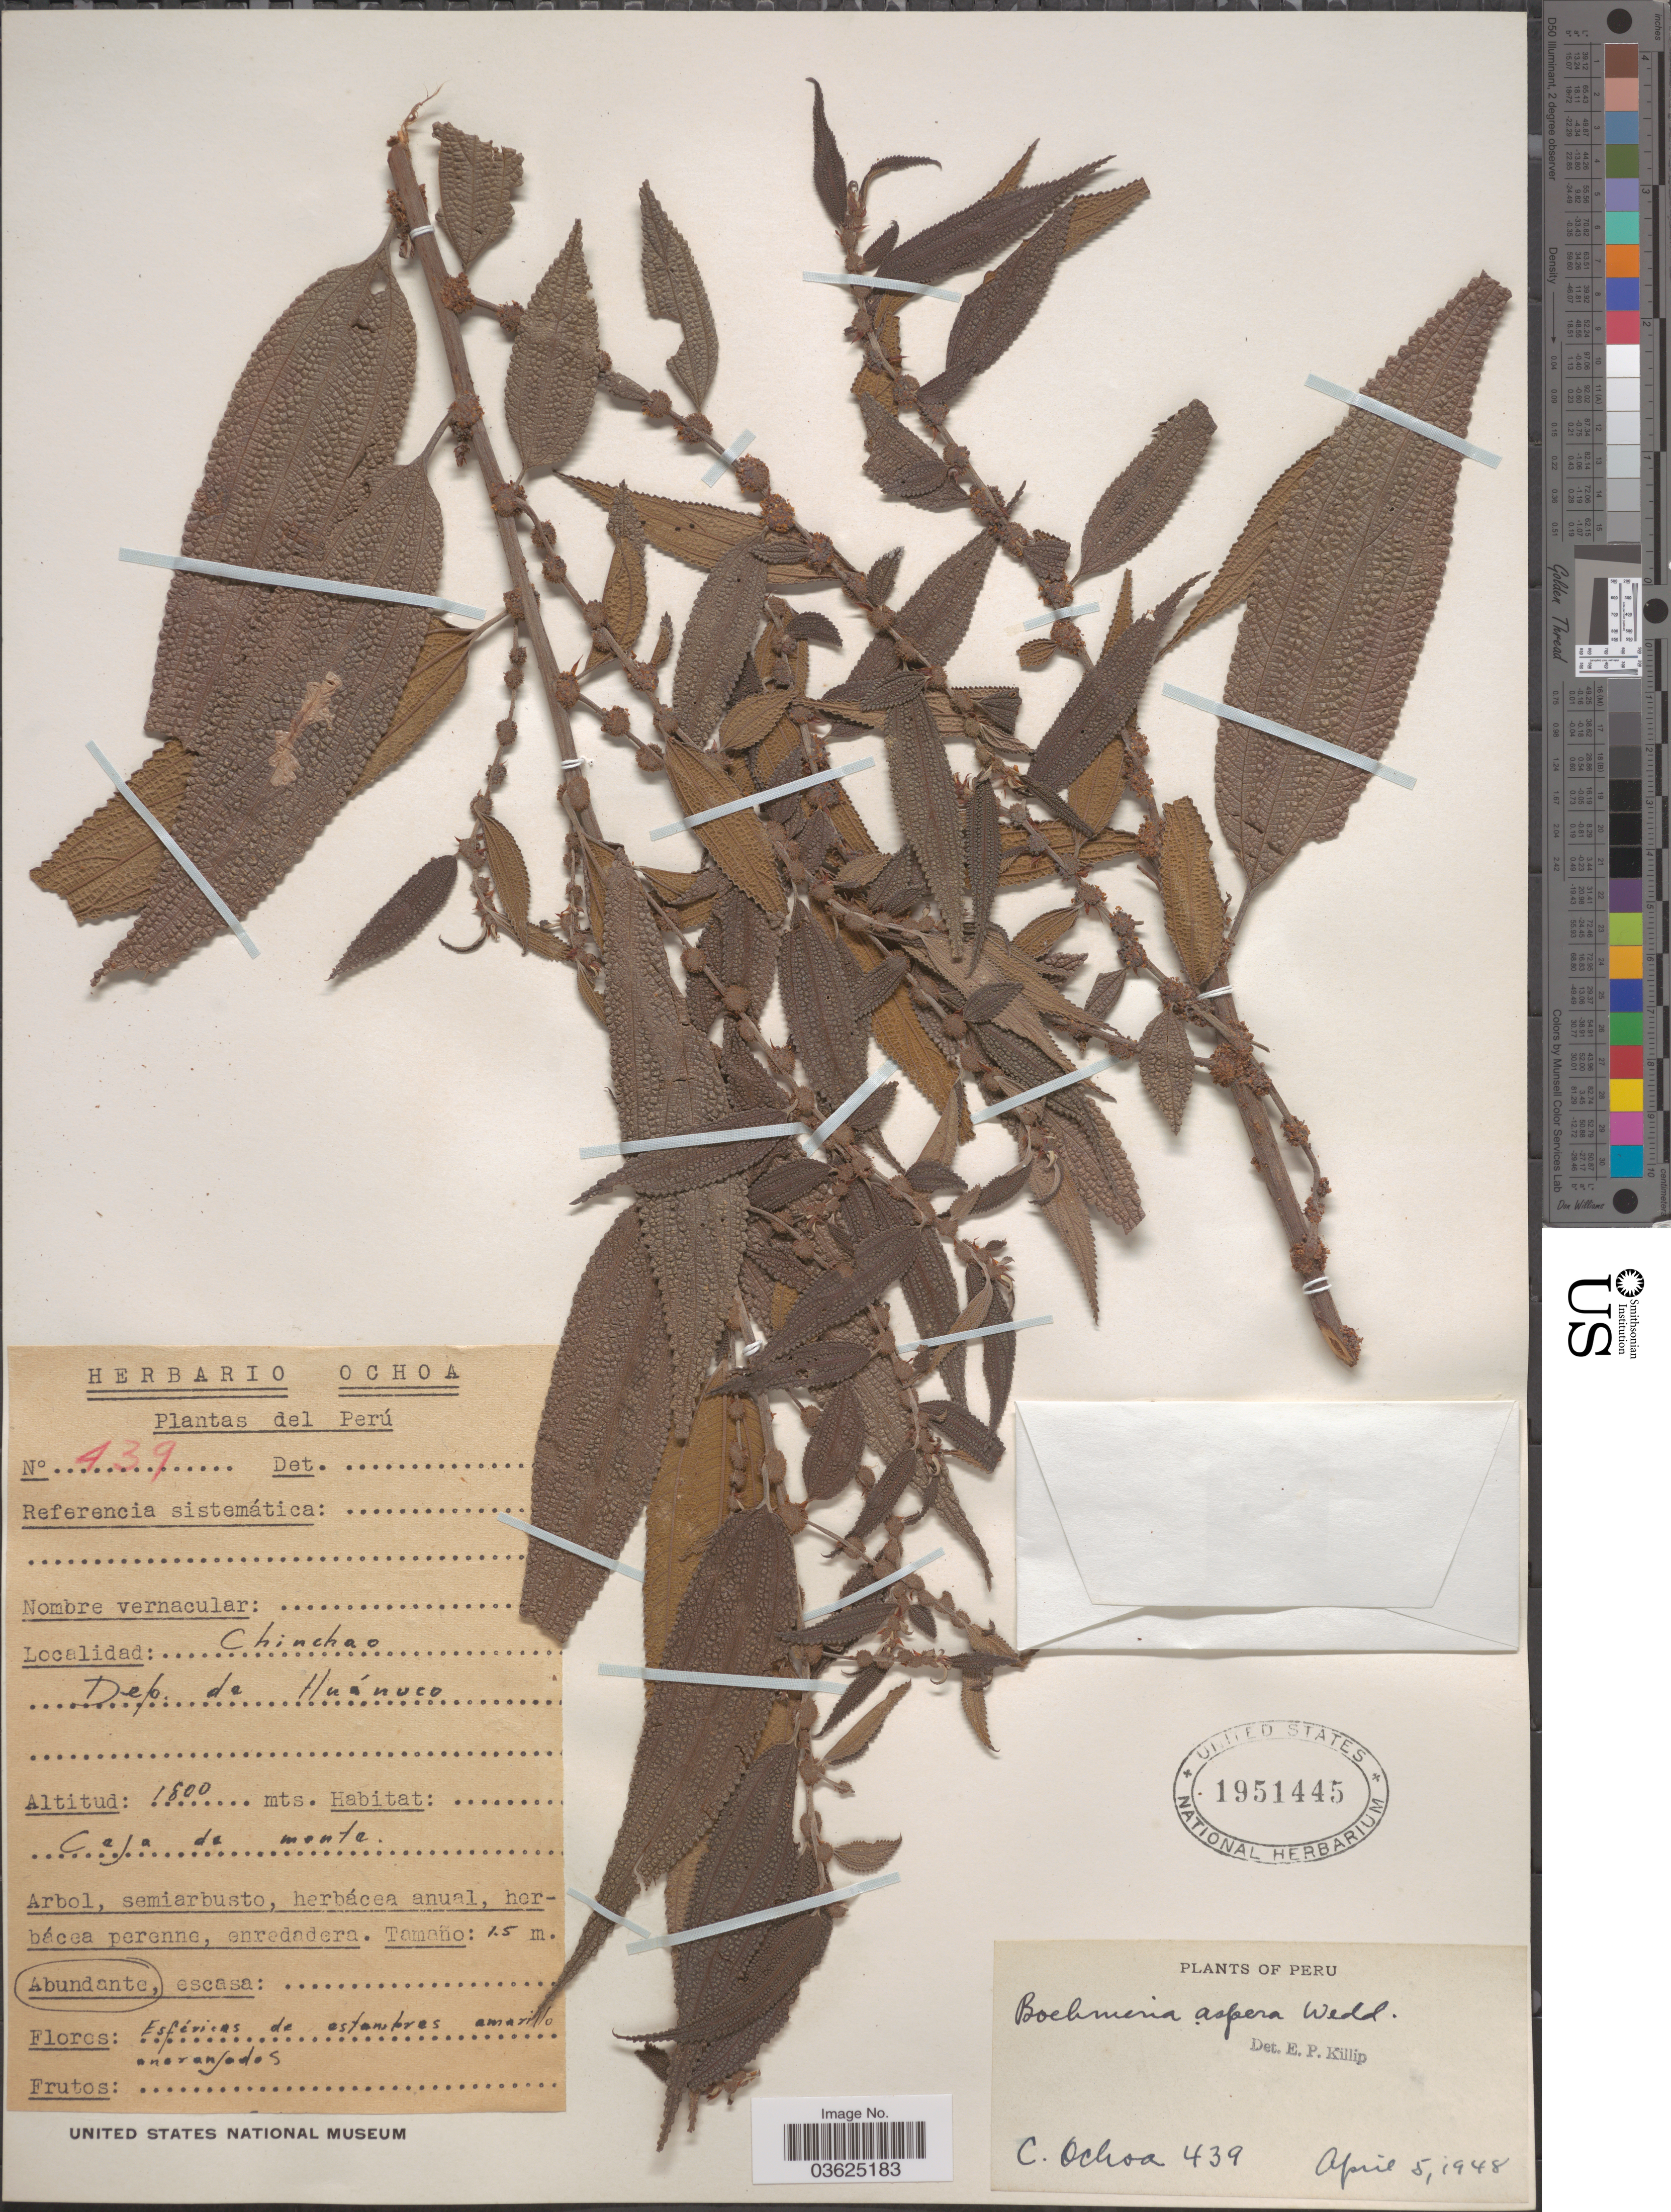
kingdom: Plantae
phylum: Tracheophyta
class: Magnoliopsida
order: Rosales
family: Urticaceae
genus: Boehmeria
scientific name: Boehmeria aspera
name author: Wedd.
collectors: C. Ochoa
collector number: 439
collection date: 1948-04-05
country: Peru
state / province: Huánuco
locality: Chinchao. Dep. de Huánuco.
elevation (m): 1800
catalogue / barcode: US 1951445